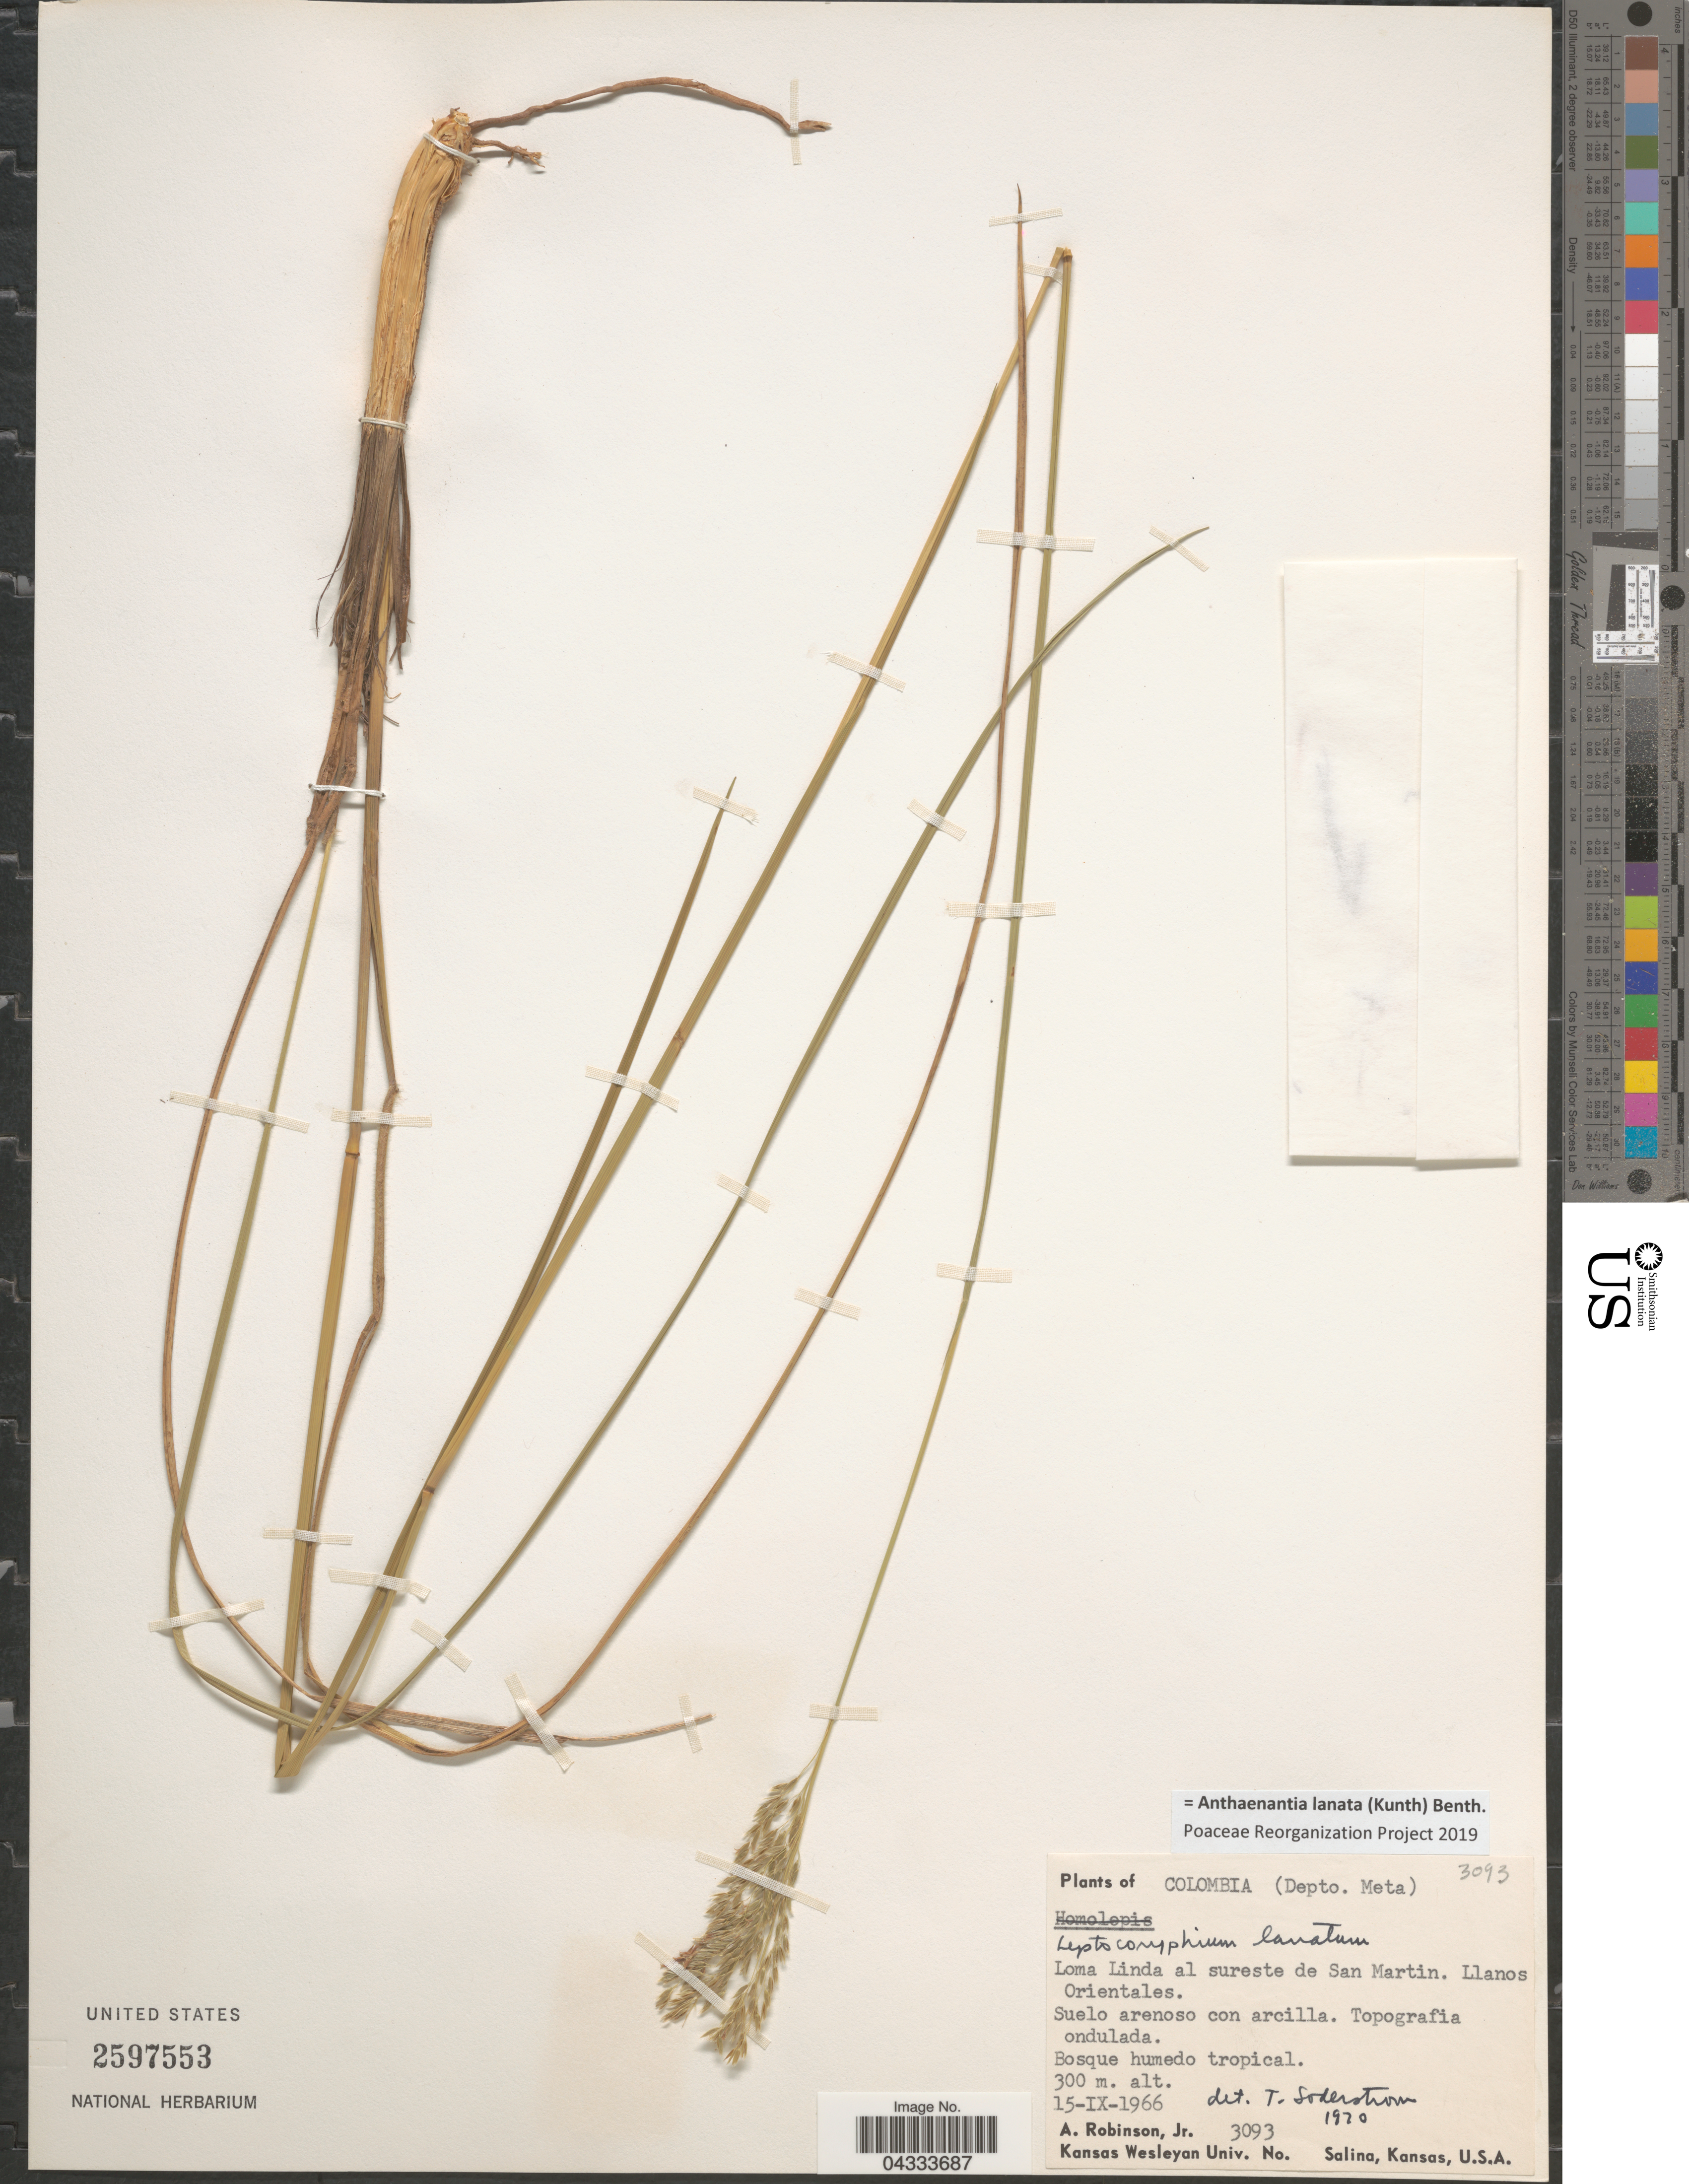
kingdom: Plantae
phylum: Tracheophyta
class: Liliopsida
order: Poales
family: Poaceae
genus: Anthaenantia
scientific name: Anthaenantia lanata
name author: (Kunth) Benth.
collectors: A. Robinson Jr.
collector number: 3093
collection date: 1966-09-15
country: Colombia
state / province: Meta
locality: Depto. Meta. Loma Linda al sureste de San Martin. Llanos Orientales.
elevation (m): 300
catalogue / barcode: US 2597553